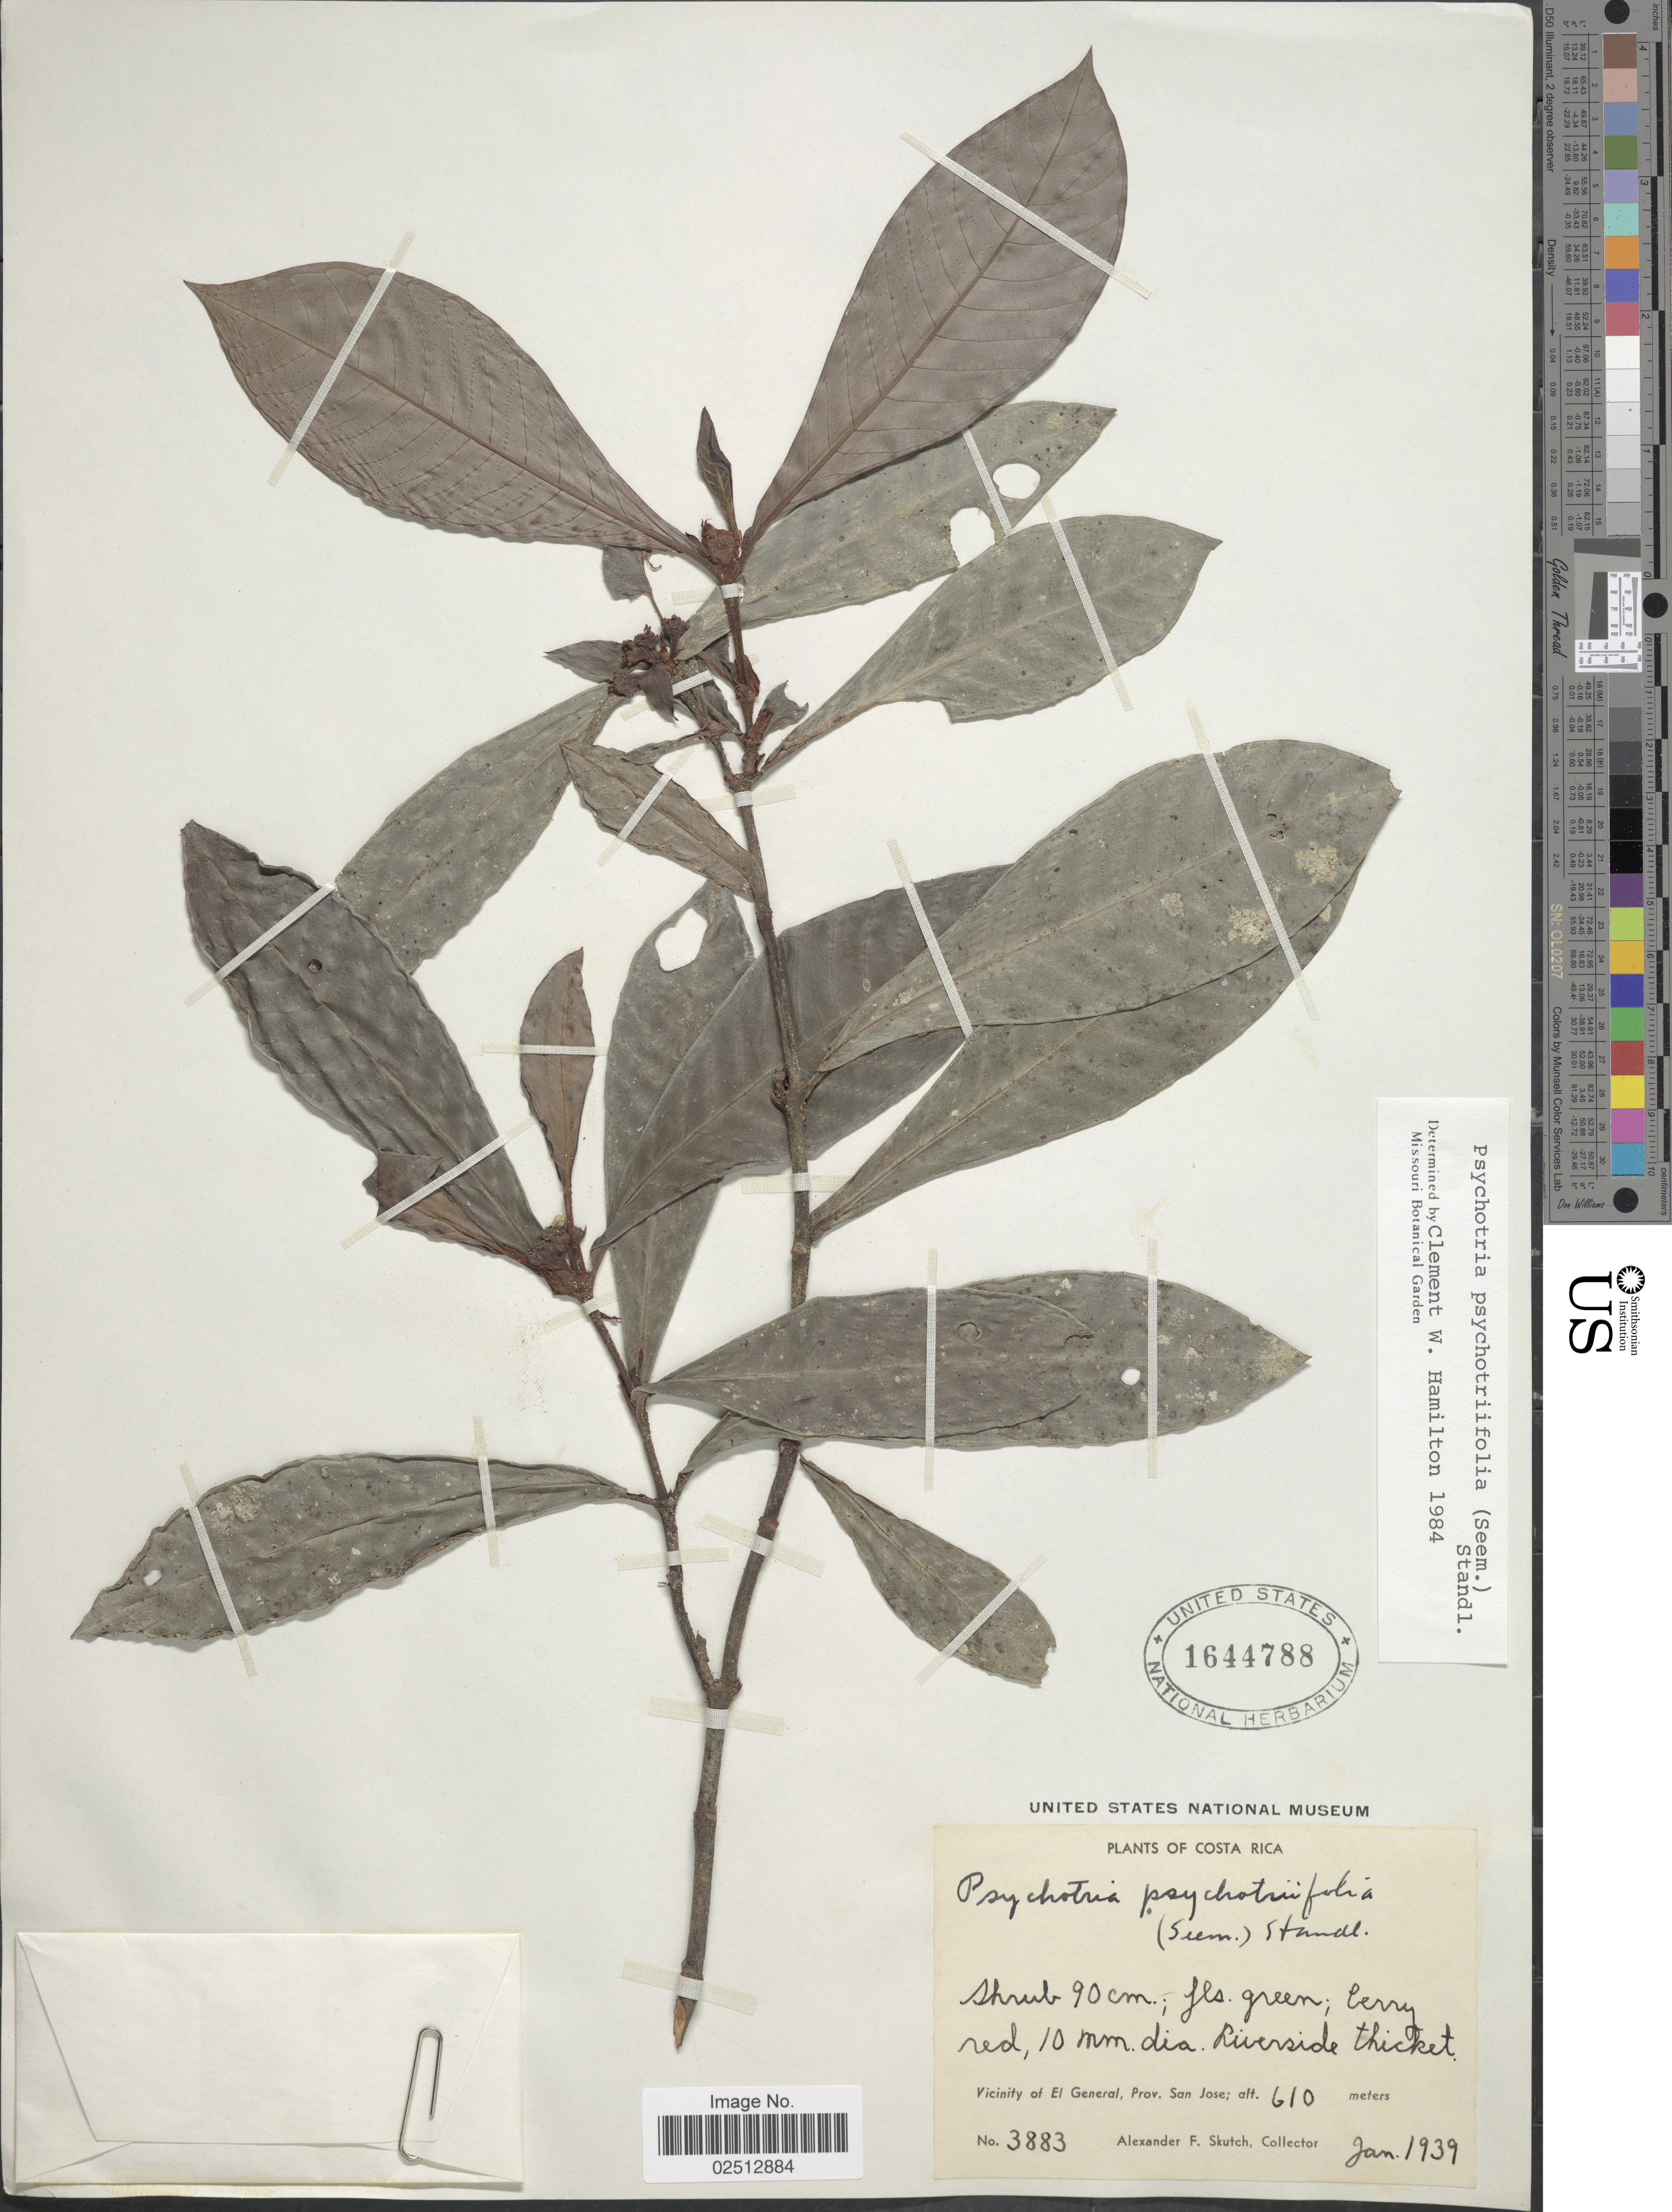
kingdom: Plantae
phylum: Tracheophyta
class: Magnoliopsida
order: Gentianales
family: Rubiaceae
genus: Psychotria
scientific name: Psychotria psychotriaefolia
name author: (Seem.) Standl.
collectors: A. F. Skutch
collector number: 3883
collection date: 1939-01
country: Costa Rica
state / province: San José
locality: Vicinity of El General, Prov. San Jose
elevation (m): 610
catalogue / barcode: US 1644788